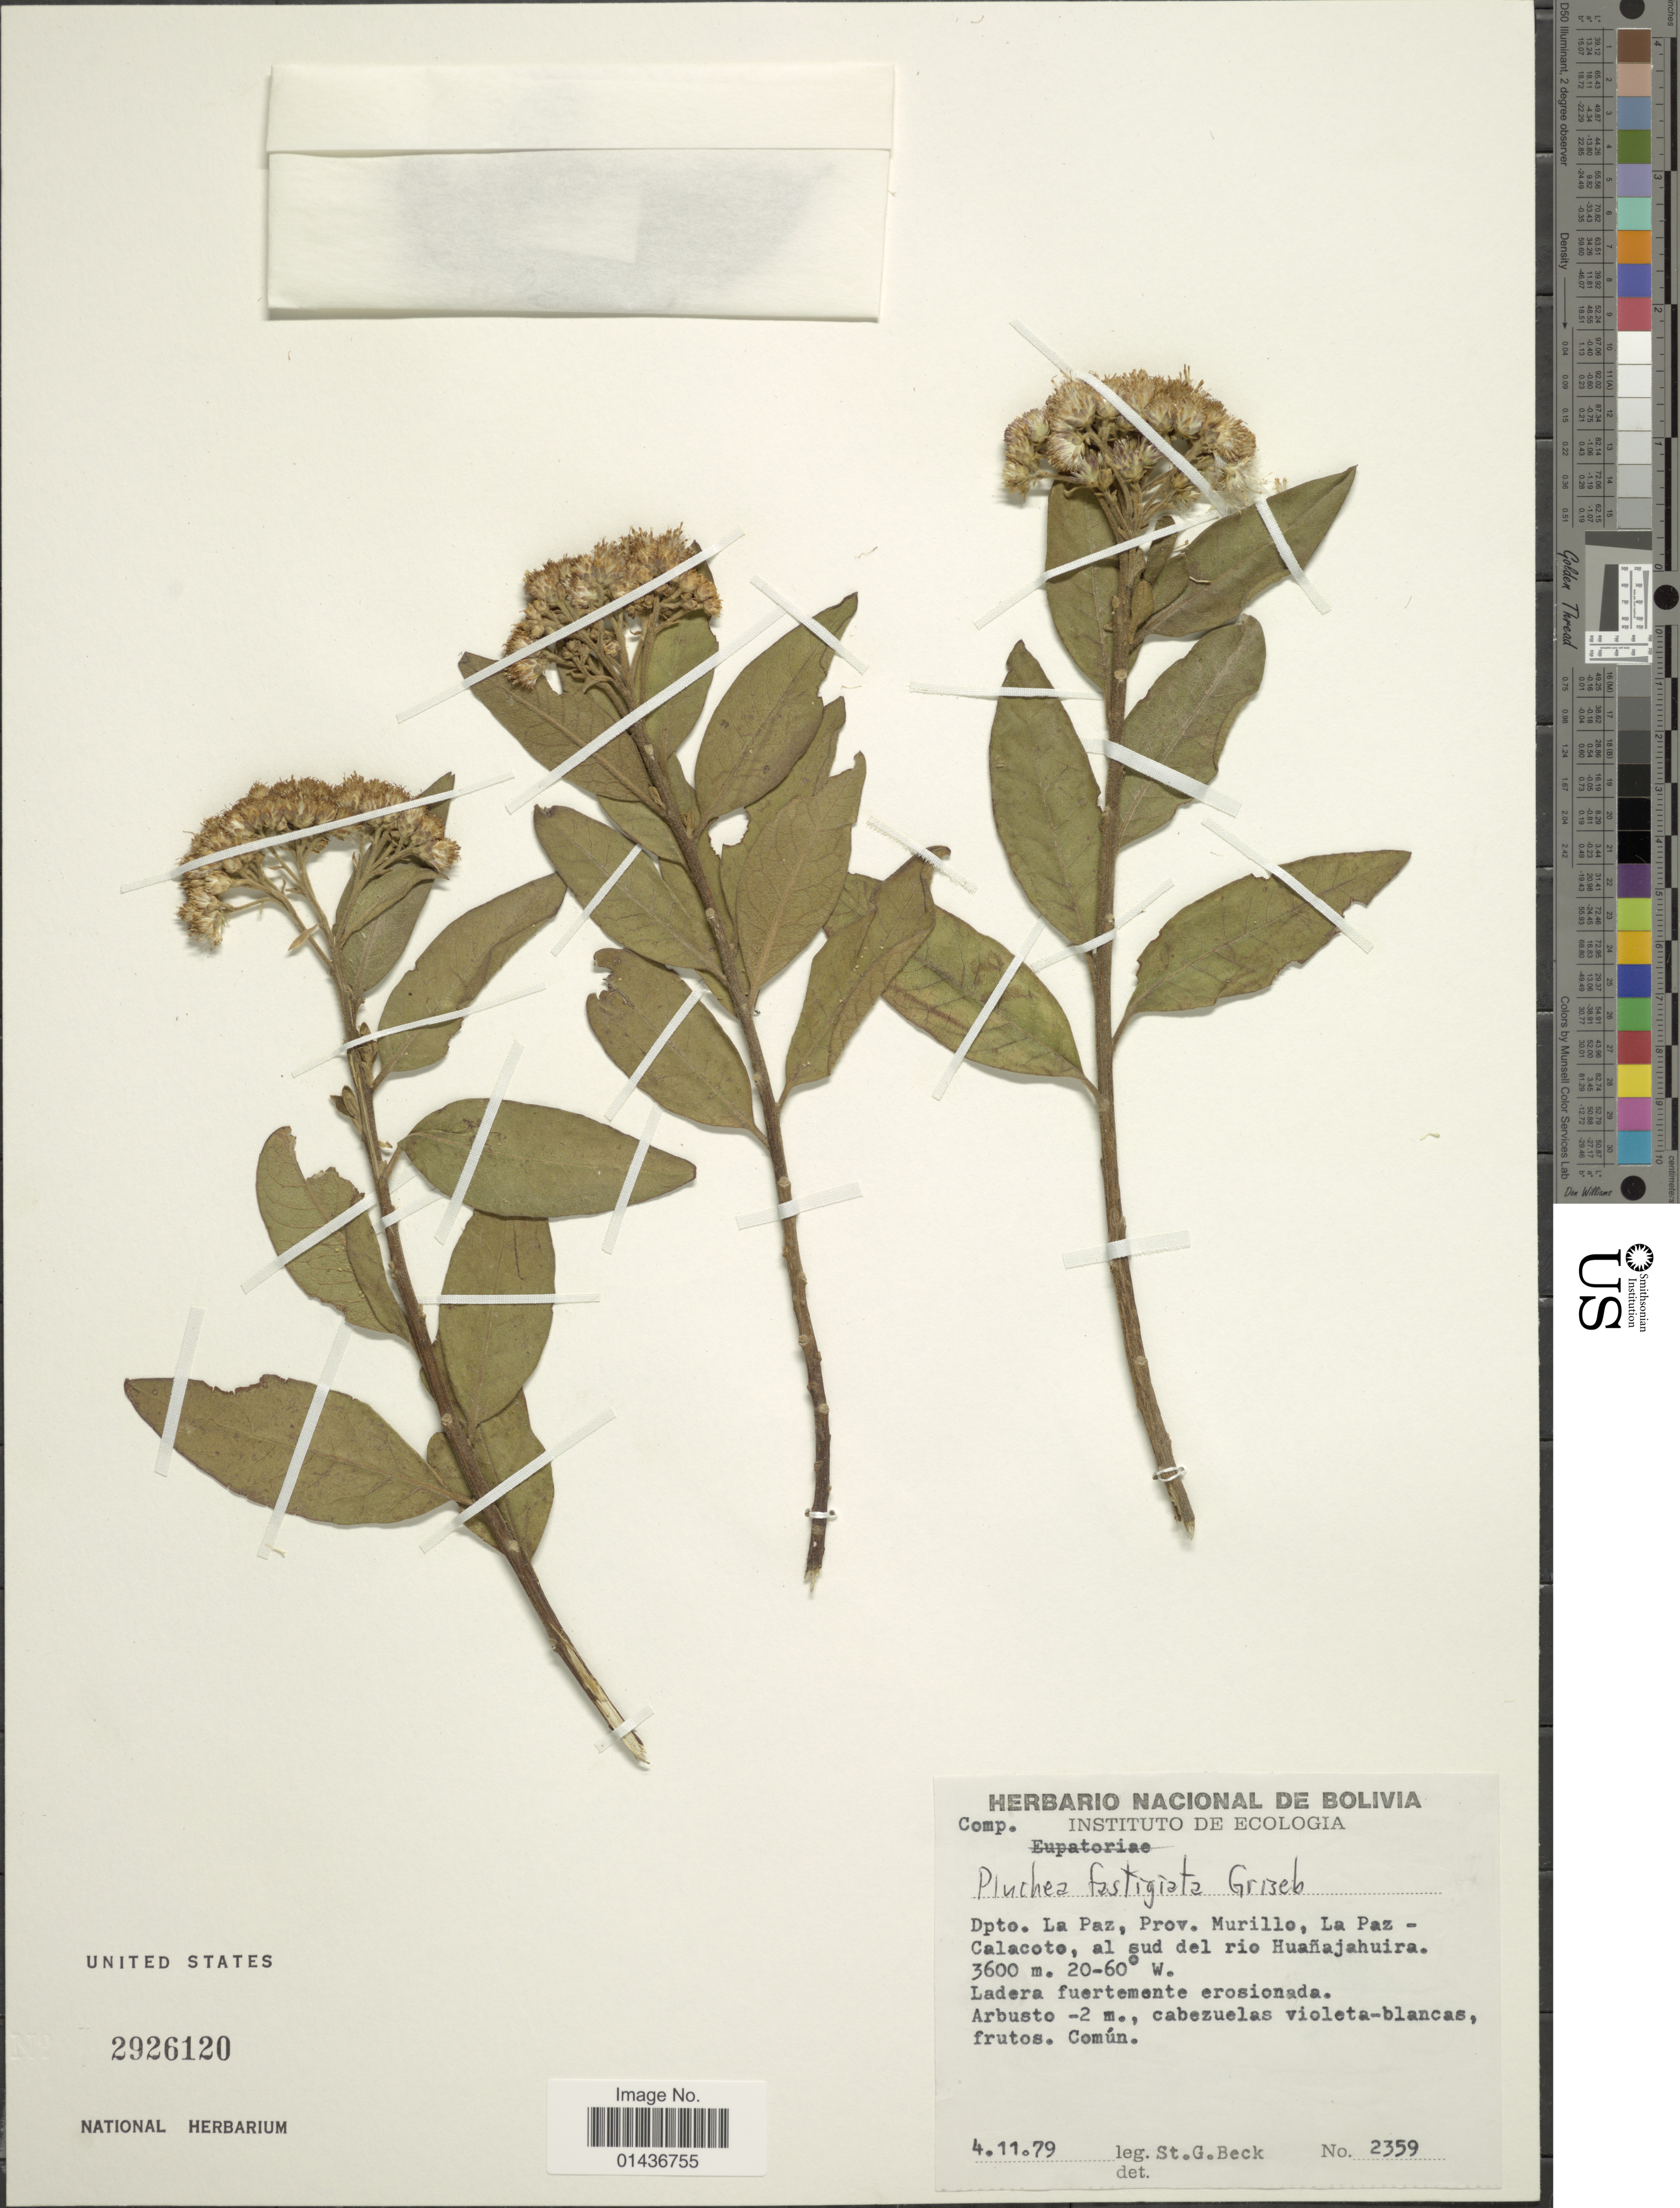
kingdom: Plantae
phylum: Tracheophyta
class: Magnoliopsida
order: Asterales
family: Asteraceae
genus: Pluchea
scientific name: Pluchea fastigiata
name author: Griseb.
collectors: S. G. Beck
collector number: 2359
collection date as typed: Transcribed d/m/y: 4/11/79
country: Bolivia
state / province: La Paz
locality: Dpto. La Paz, Prov. Murillo, La Paz Calacoto, al sud del rio Huanajahuira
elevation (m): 3600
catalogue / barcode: US 2926120